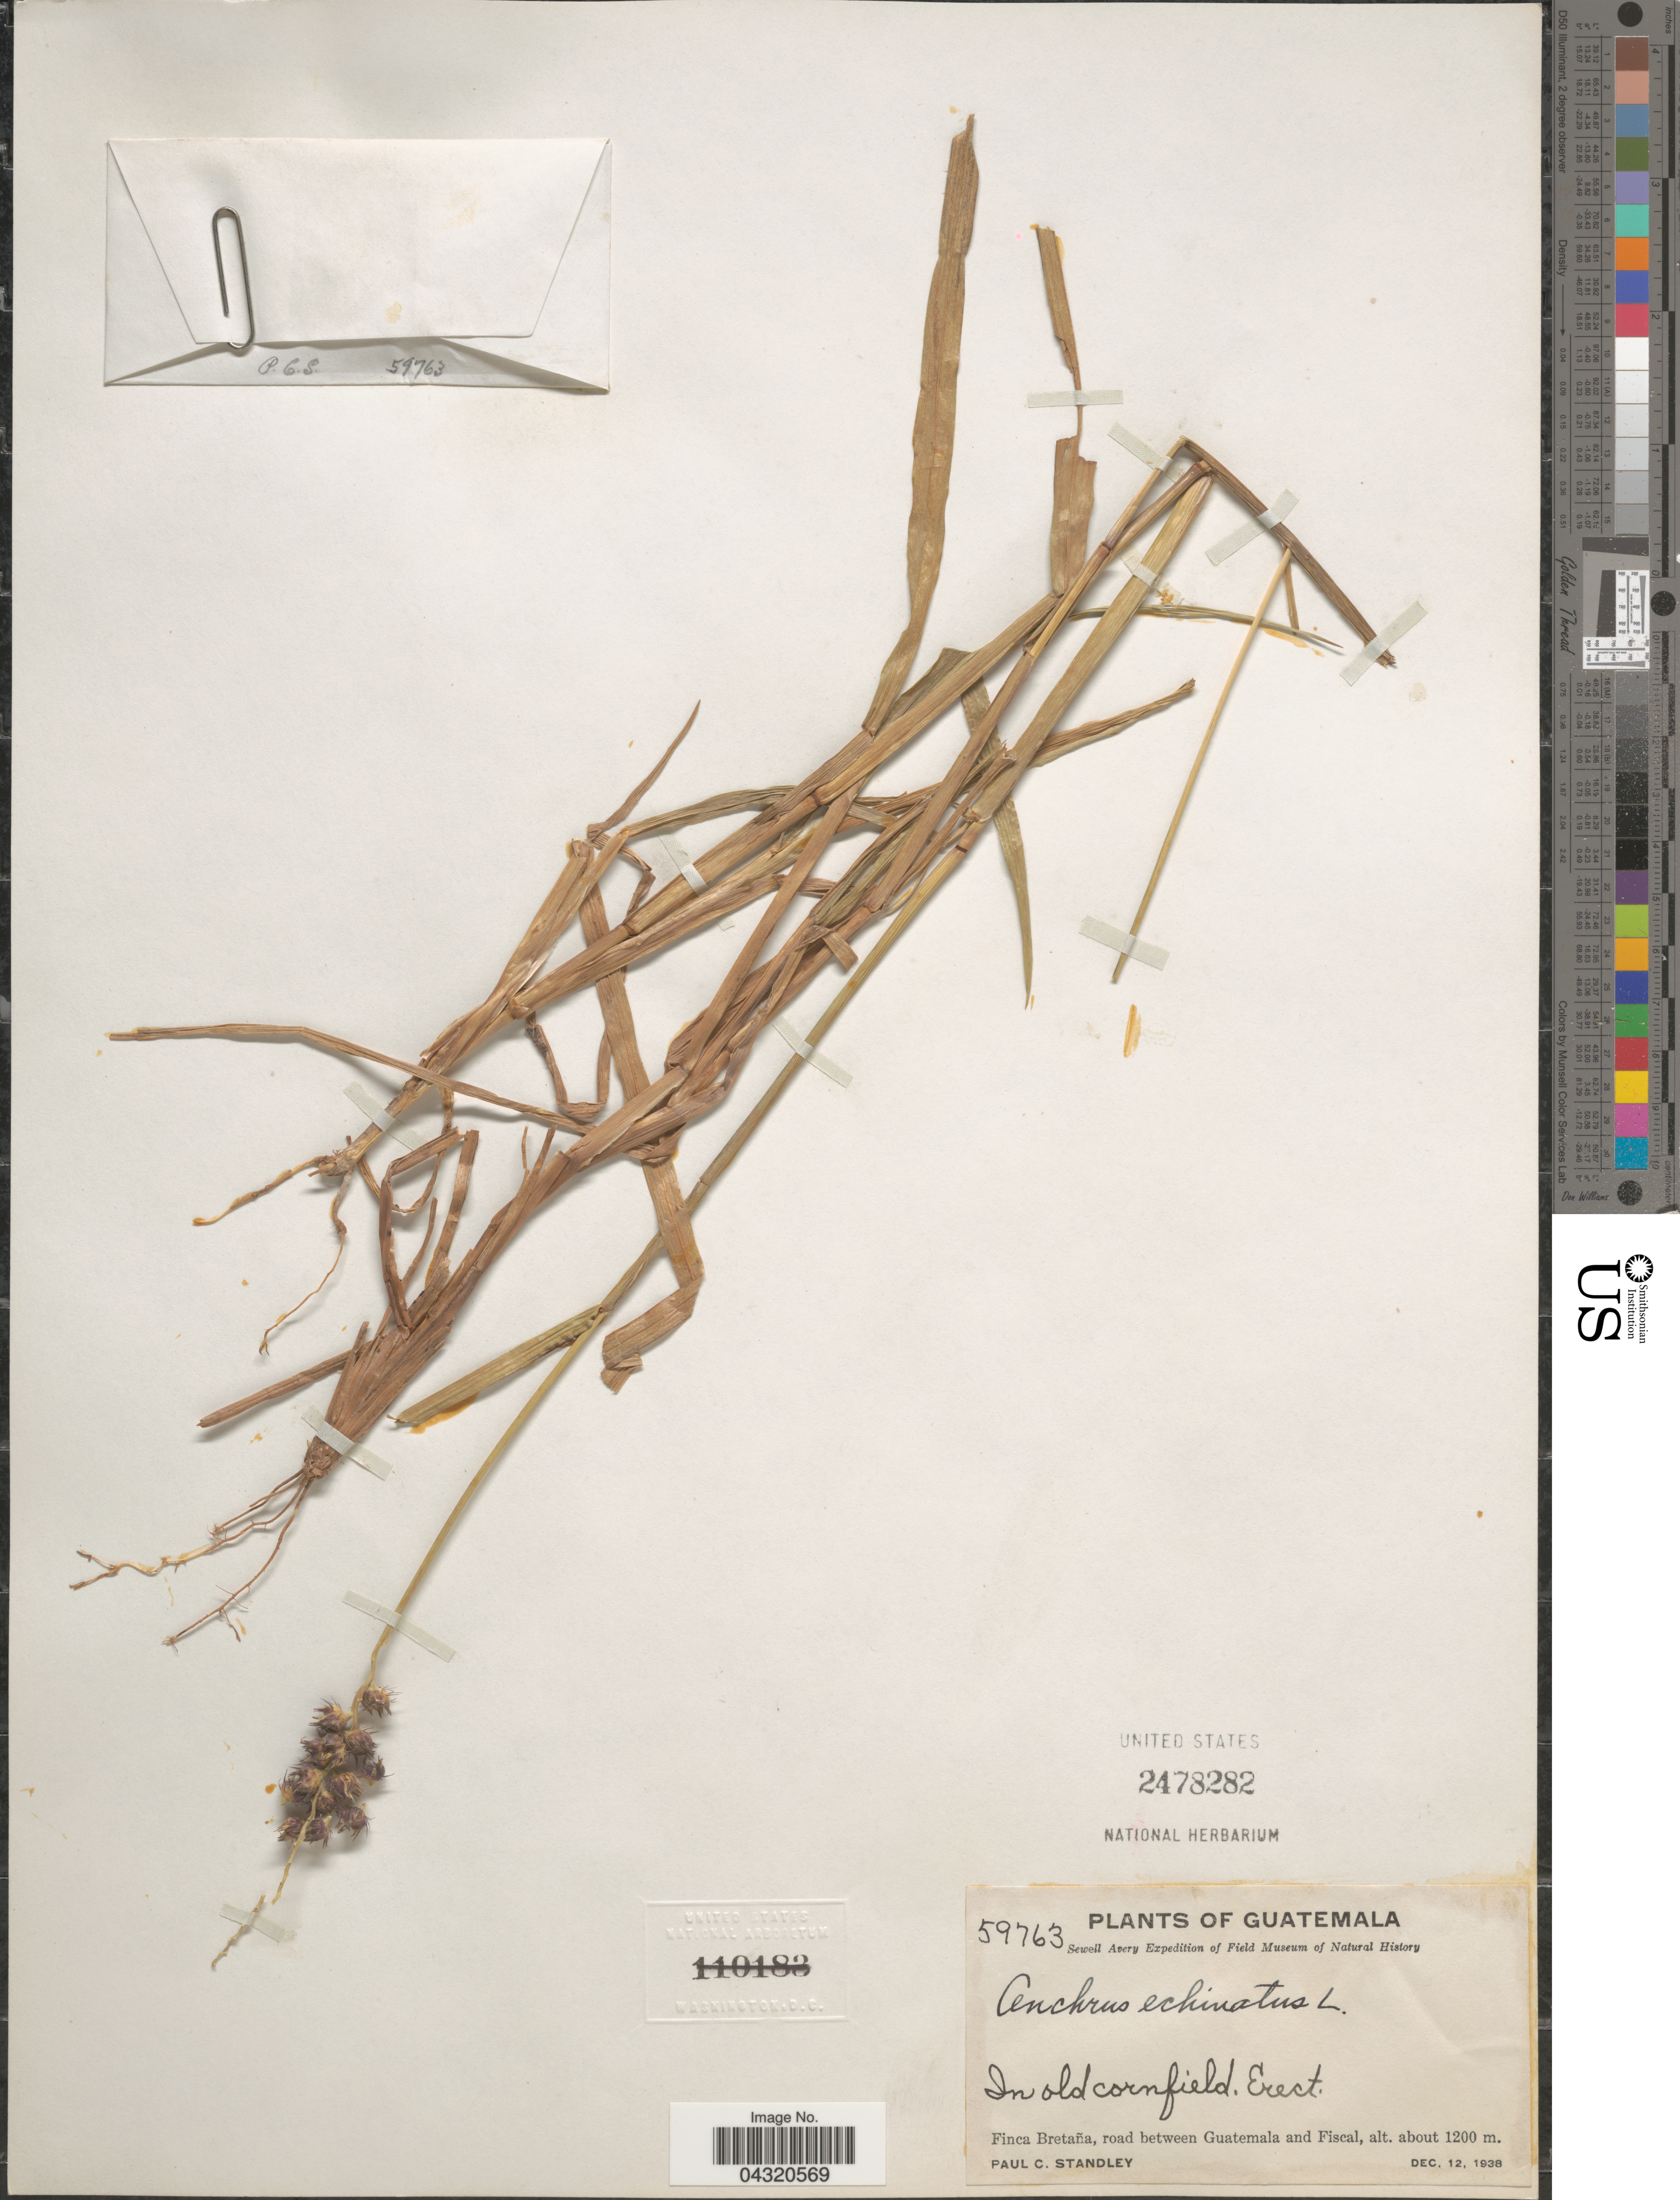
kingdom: Plantae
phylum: Tracheophyta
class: Liliopsida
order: Poales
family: Poaceae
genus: Cenchrus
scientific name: Cenchrus echinatus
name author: L.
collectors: P. C. Standley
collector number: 59763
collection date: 1938-12-12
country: Guatemala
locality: Sewell Avery Expedition. Finca Bretaña, road between Guatemala and Fiscal.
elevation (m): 1200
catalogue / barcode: US 2478282